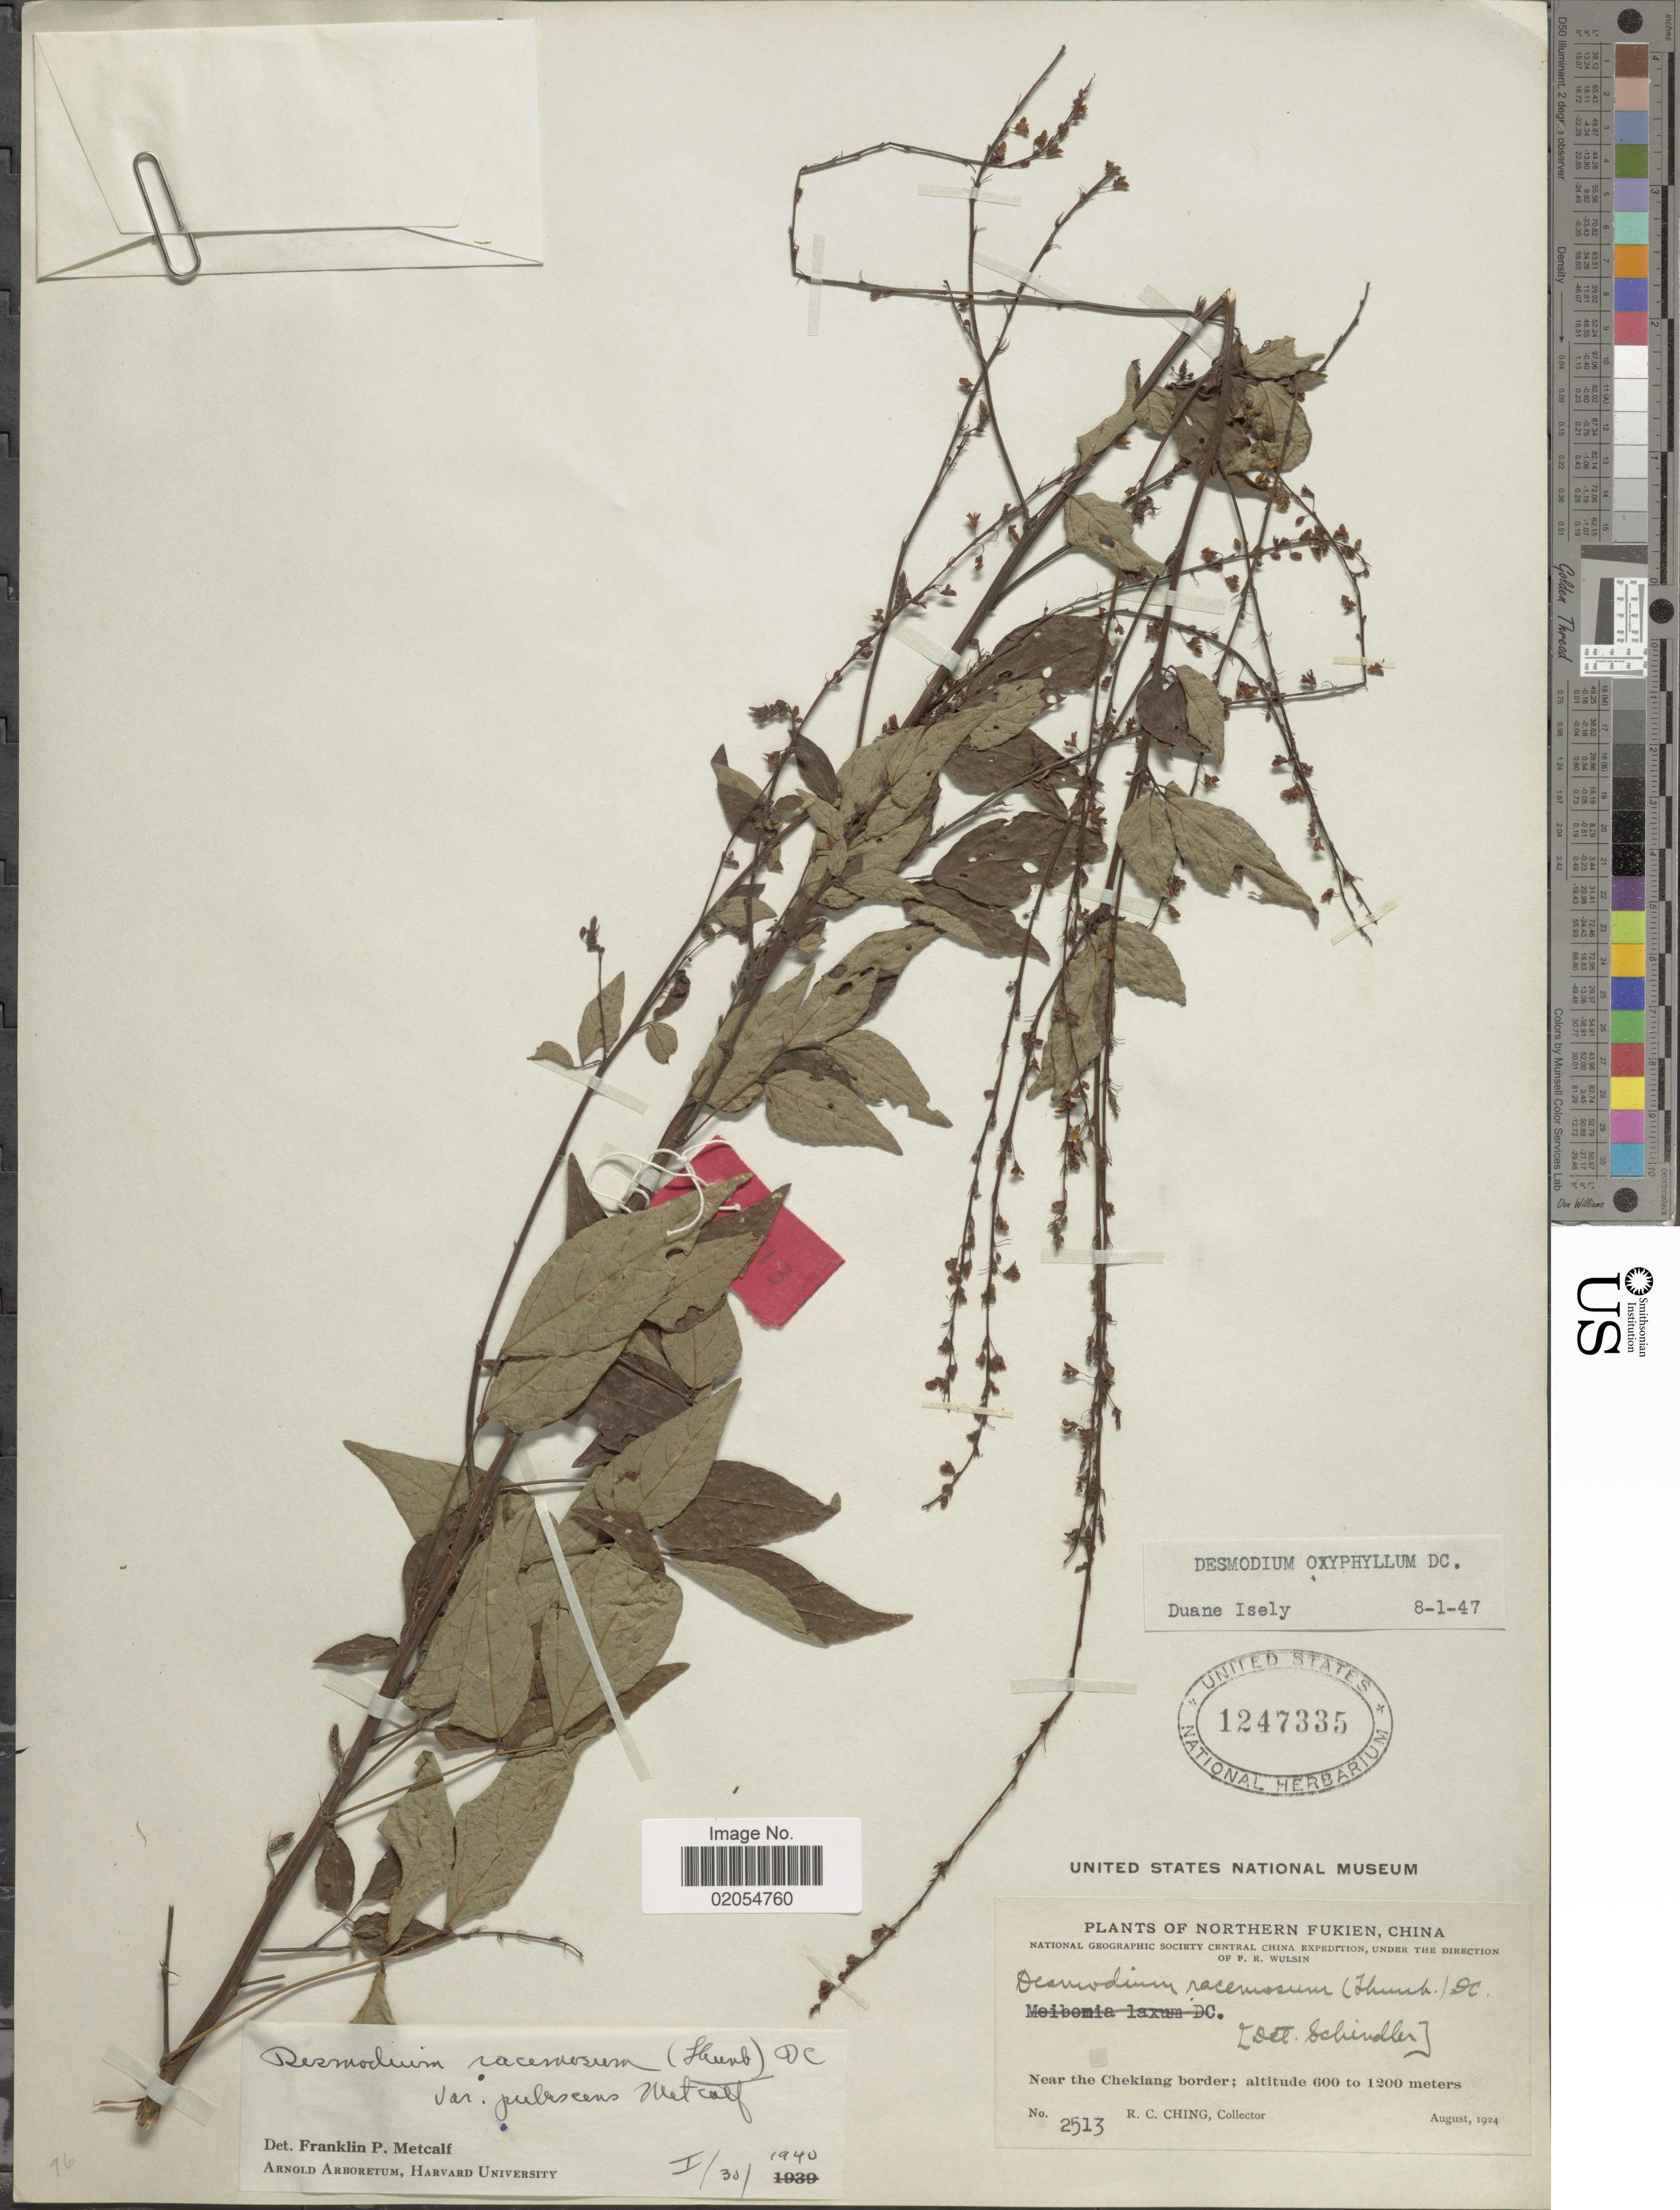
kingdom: Plantae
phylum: Tracheophyta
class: Magnoliopsida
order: Fabales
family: Fabaceae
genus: Hylodesmum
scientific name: Hylodesmum podocarpum subsp. oxyphyllum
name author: (DC.) H. Ohashi & R.R. Mill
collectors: R. C. Ching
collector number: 2513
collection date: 1924-08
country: China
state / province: Fujian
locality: Northern Fukien. Near the Chekiang border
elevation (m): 600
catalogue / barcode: US 1247335